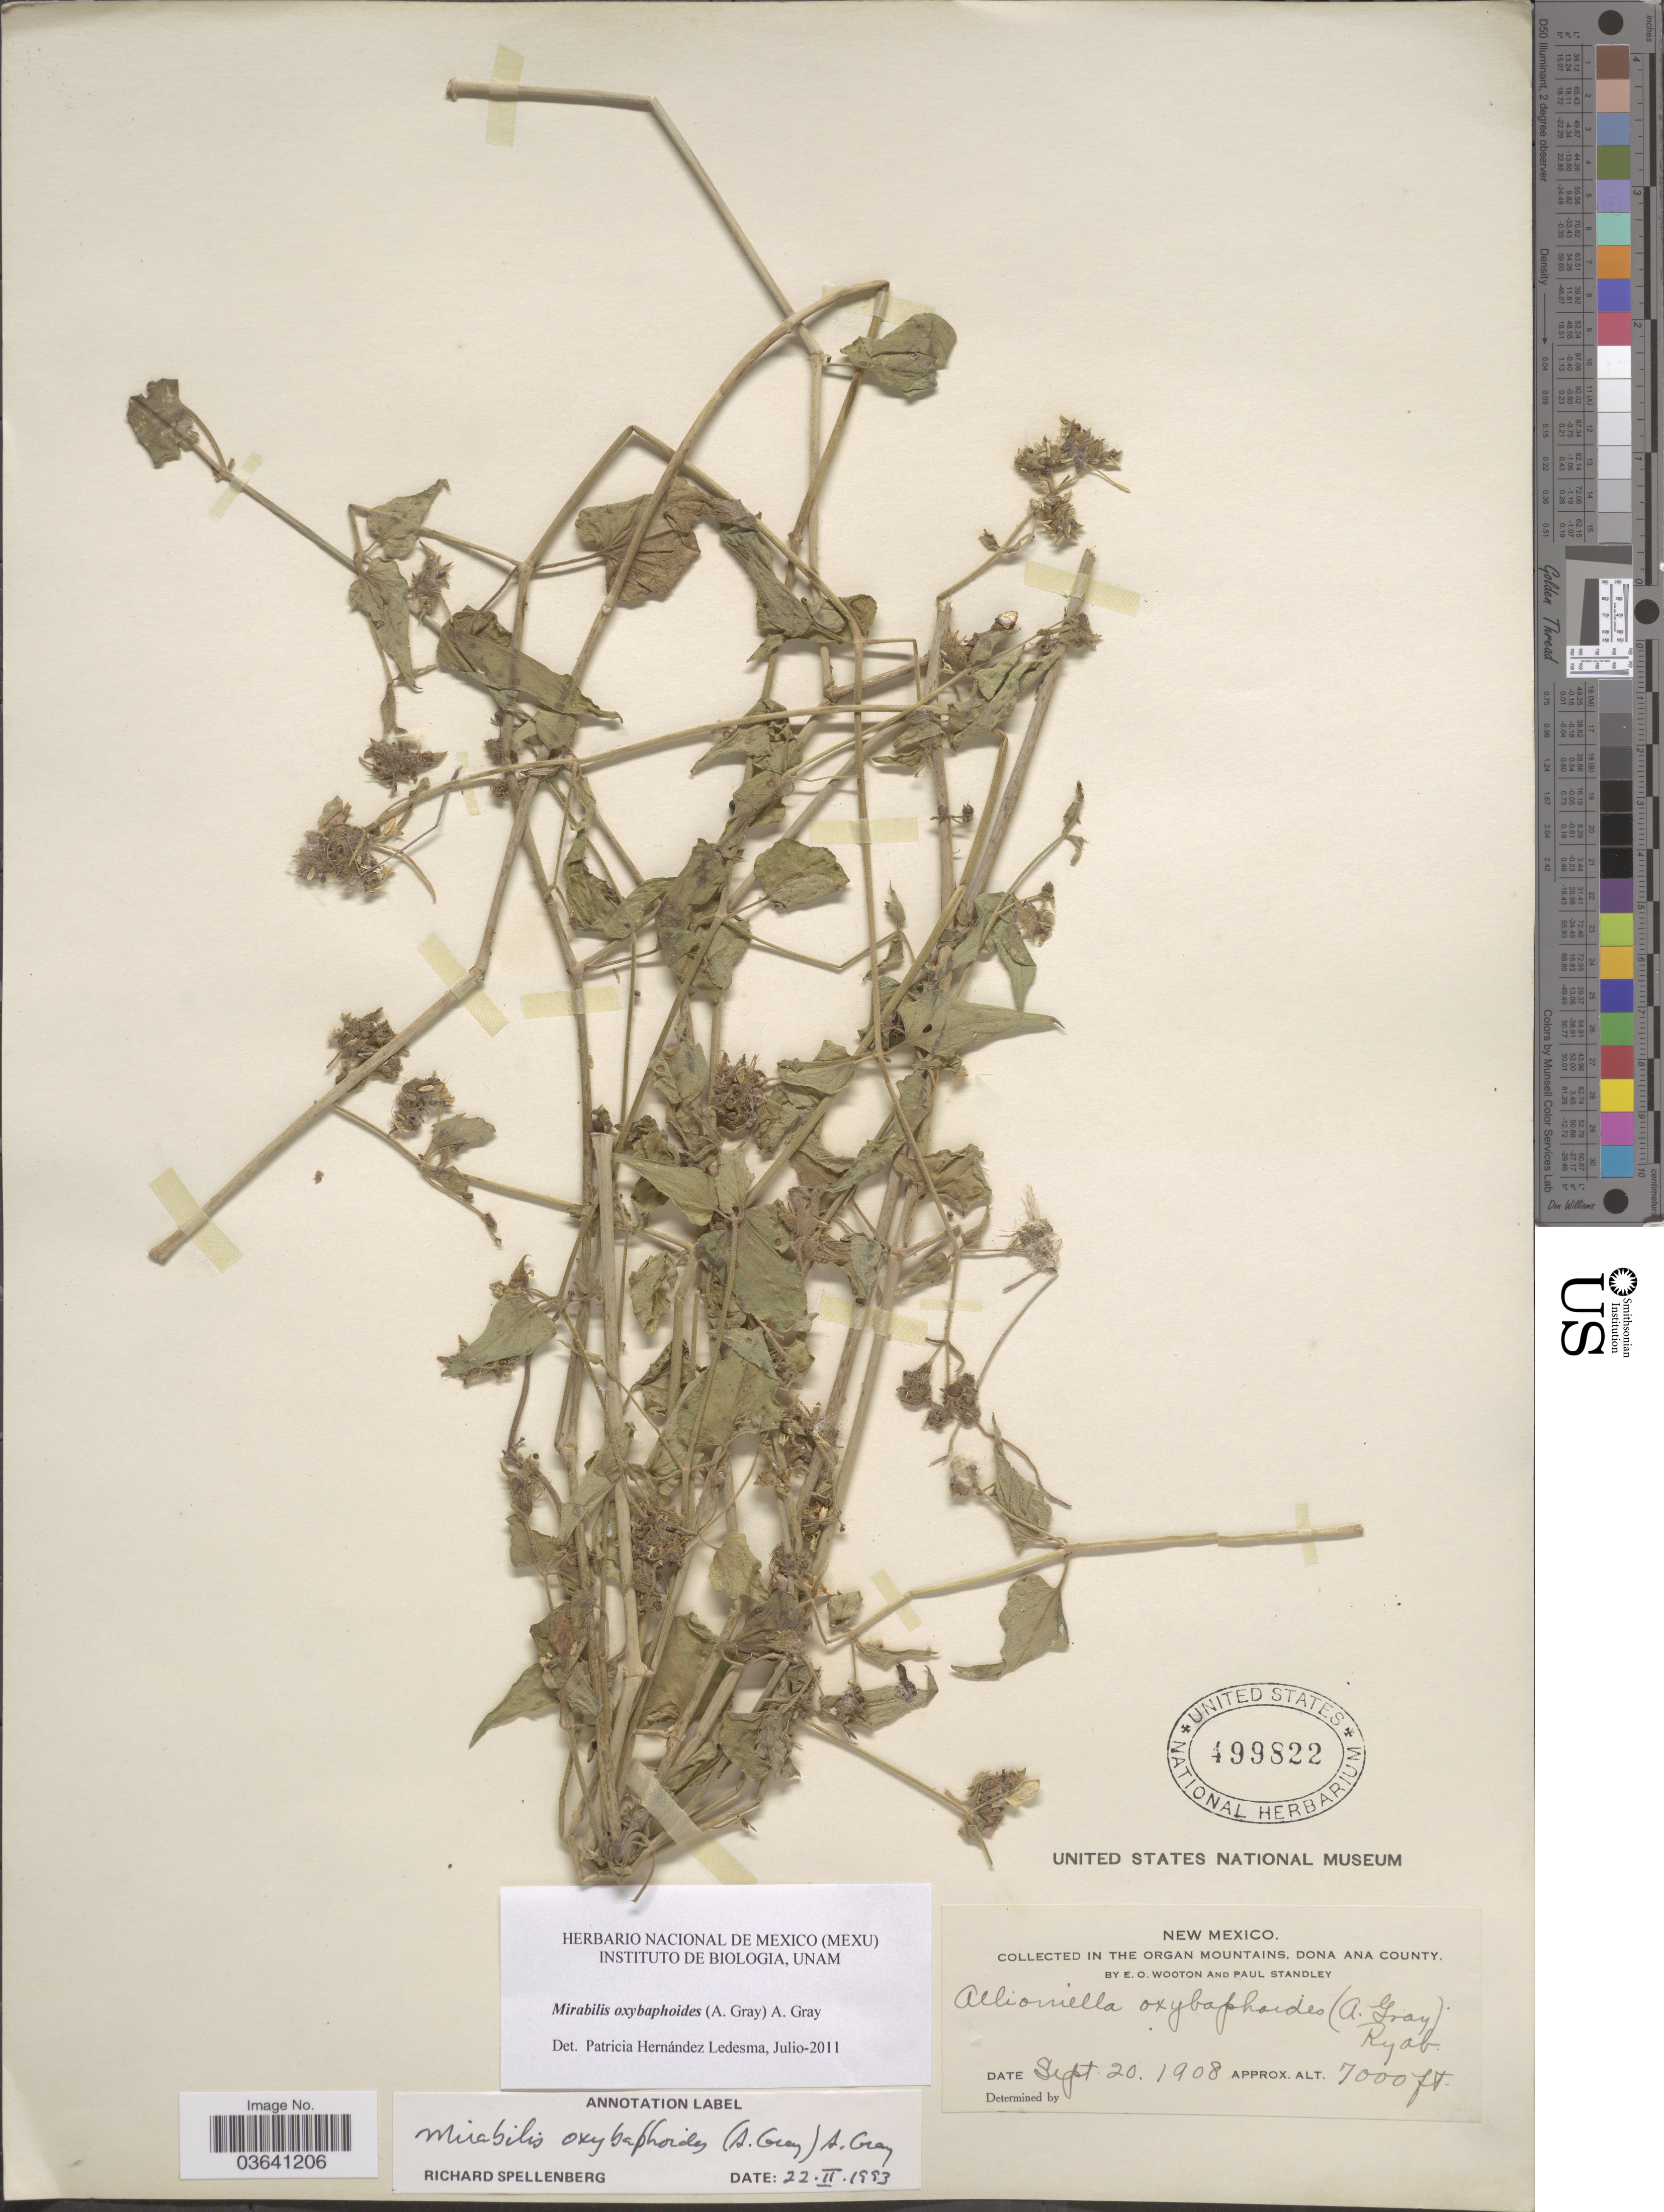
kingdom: Plantae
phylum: Tracheophyta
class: Magnoliopsida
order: Caryophyllales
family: Nyctaginaceae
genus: Mirabilis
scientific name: Mirabilis oxybaphoides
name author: (A. Gray) A. Gray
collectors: E. O. Wooton & P. C. Standley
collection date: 1908-09-20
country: United States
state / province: New Mexico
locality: In the Organ Mountains, Dona Ana County.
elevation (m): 2134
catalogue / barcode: US 499822